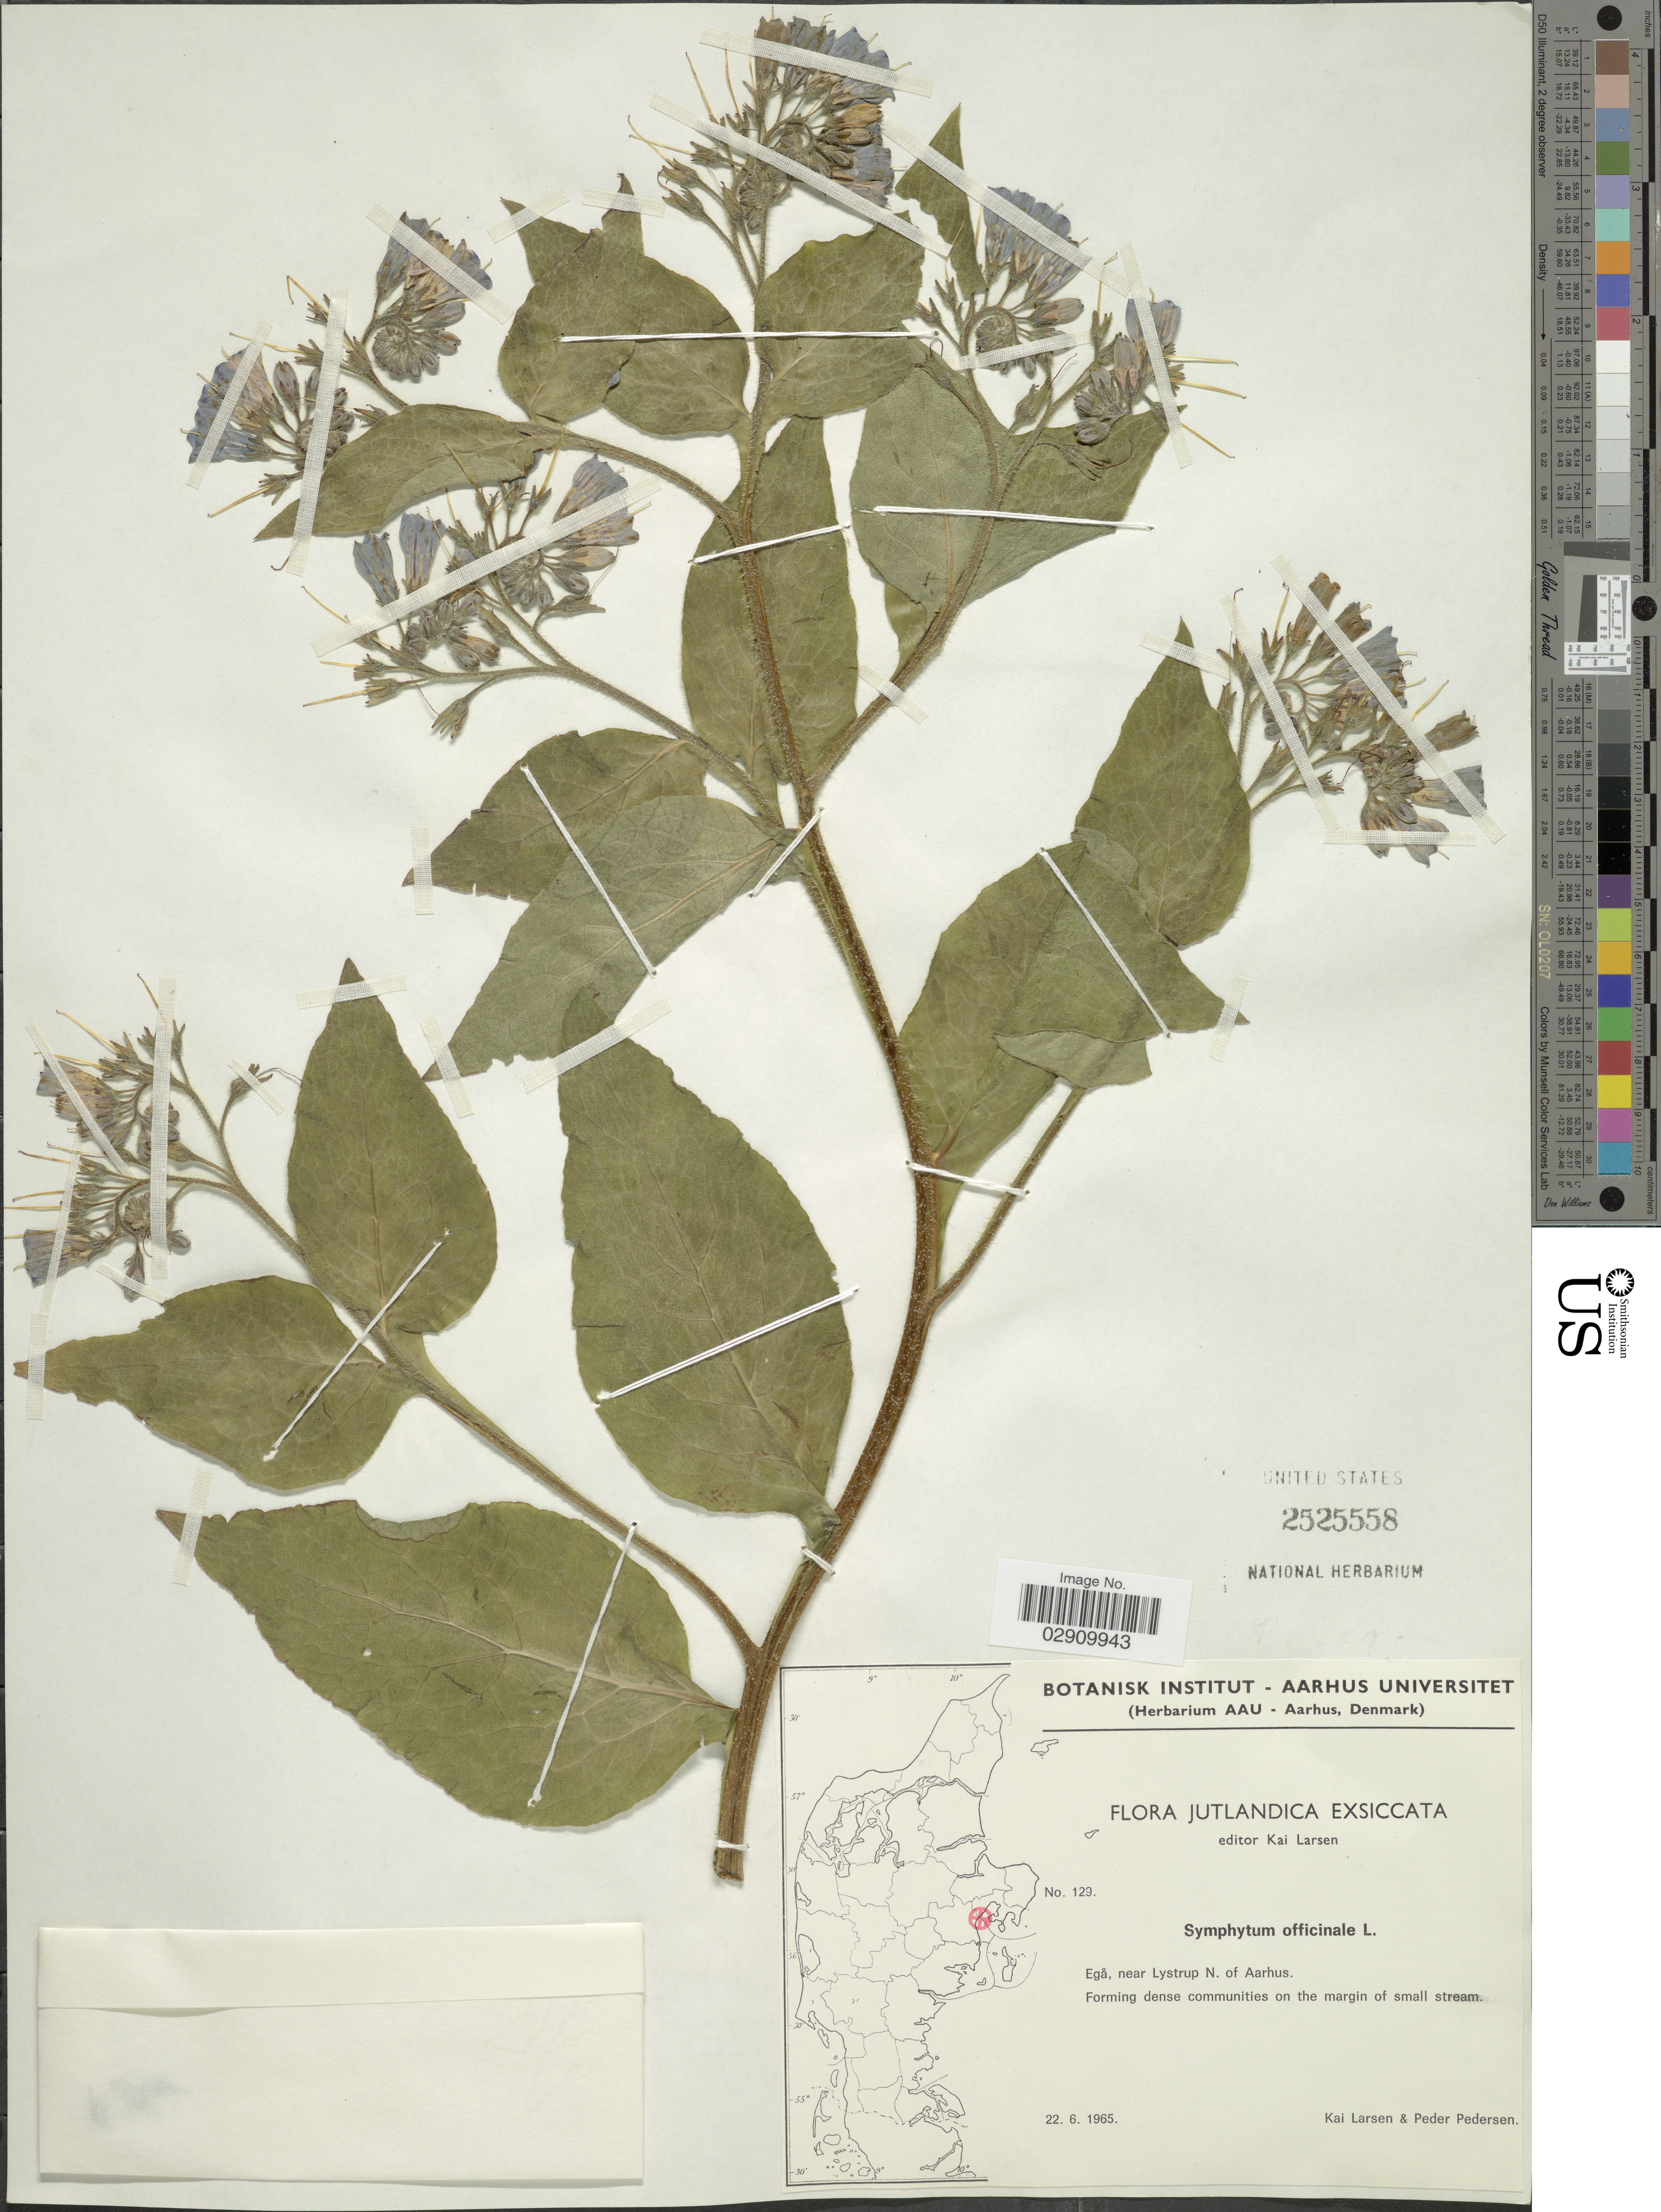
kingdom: Plantae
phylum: Tracheophyta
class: Magnoliopsida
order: Boraginales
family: Boraginaceae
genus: Symphytum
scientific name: Symphytum officinale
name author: L.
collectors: K. Larsen & P. Pedersen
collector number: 129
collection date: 1965-06-22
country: Denmark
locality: Jutlandica Exsiccata, Ega, near Lystrup N. of Aarhus.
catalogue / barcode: US 2525558